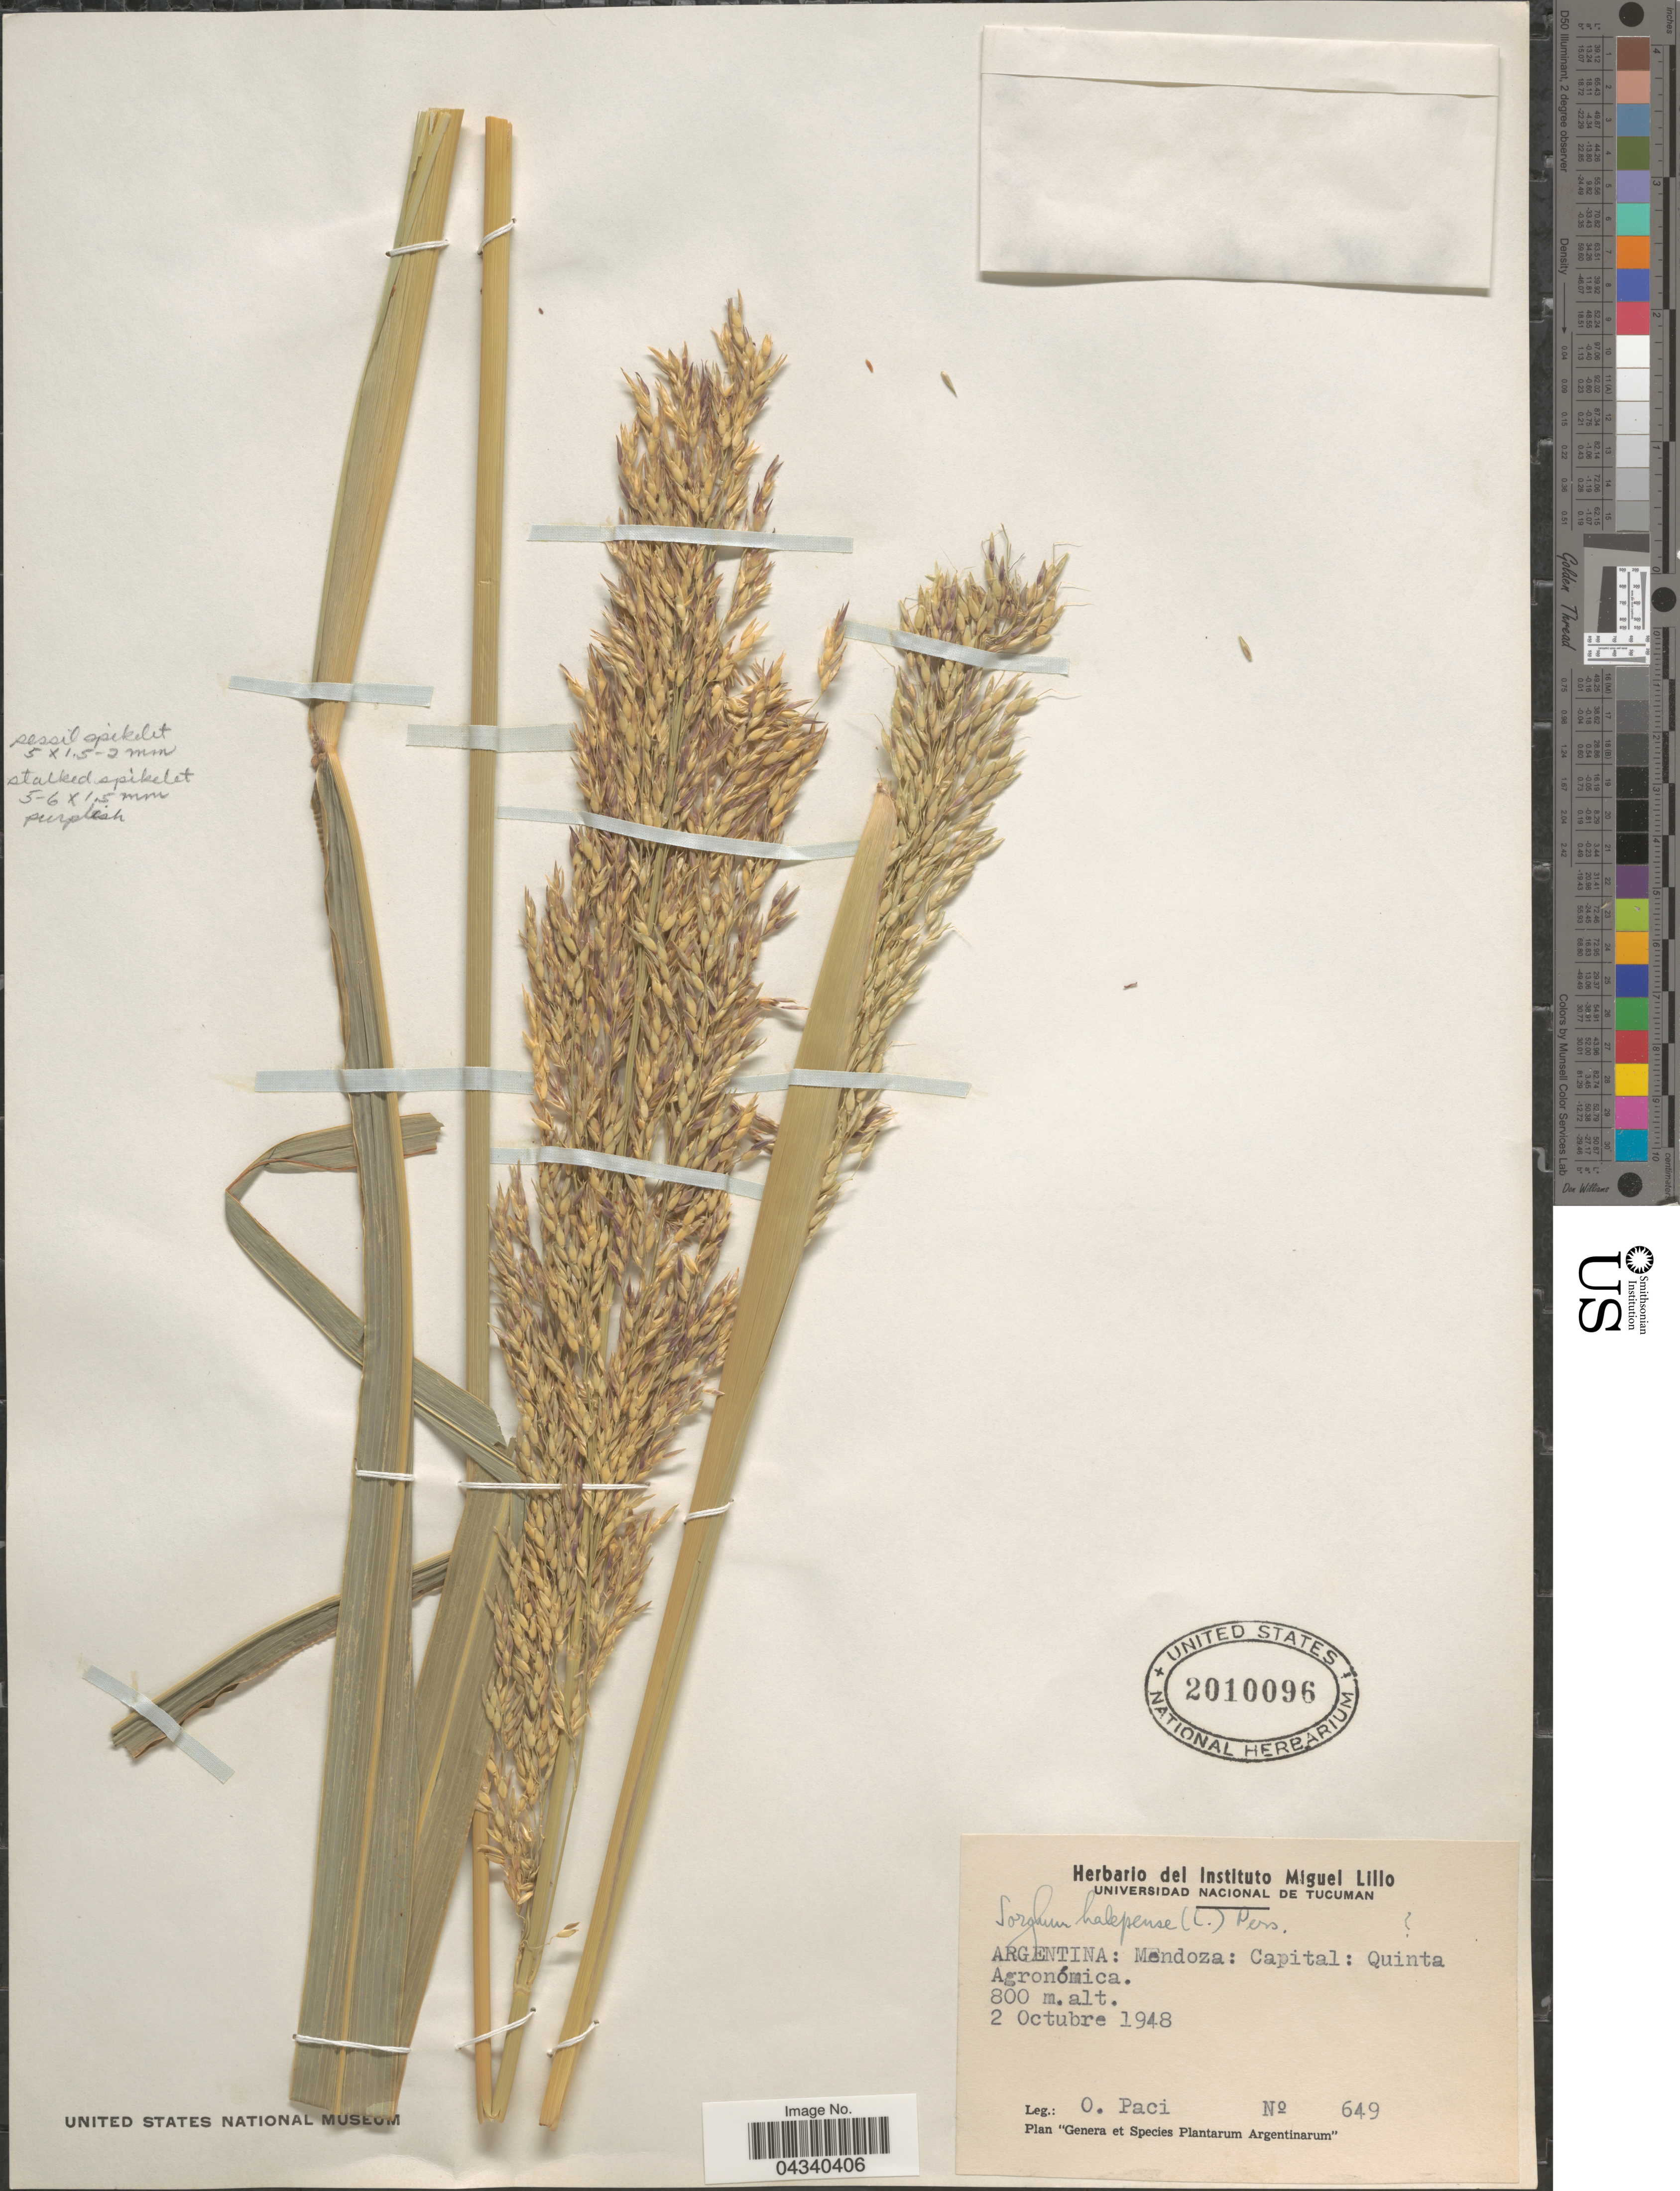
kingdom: Plantae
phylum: Tracheophyta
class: Liliopsida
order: Poales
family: Poaceae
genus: Sorghum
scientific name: Sorghum halepense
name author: (L.) Pers.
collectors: O. Paci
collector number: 649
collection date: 1948-10-02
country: Argentina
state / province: Mendoza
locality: Capital: Quinta Agronómica.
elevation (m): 800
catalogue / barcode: US 2010096